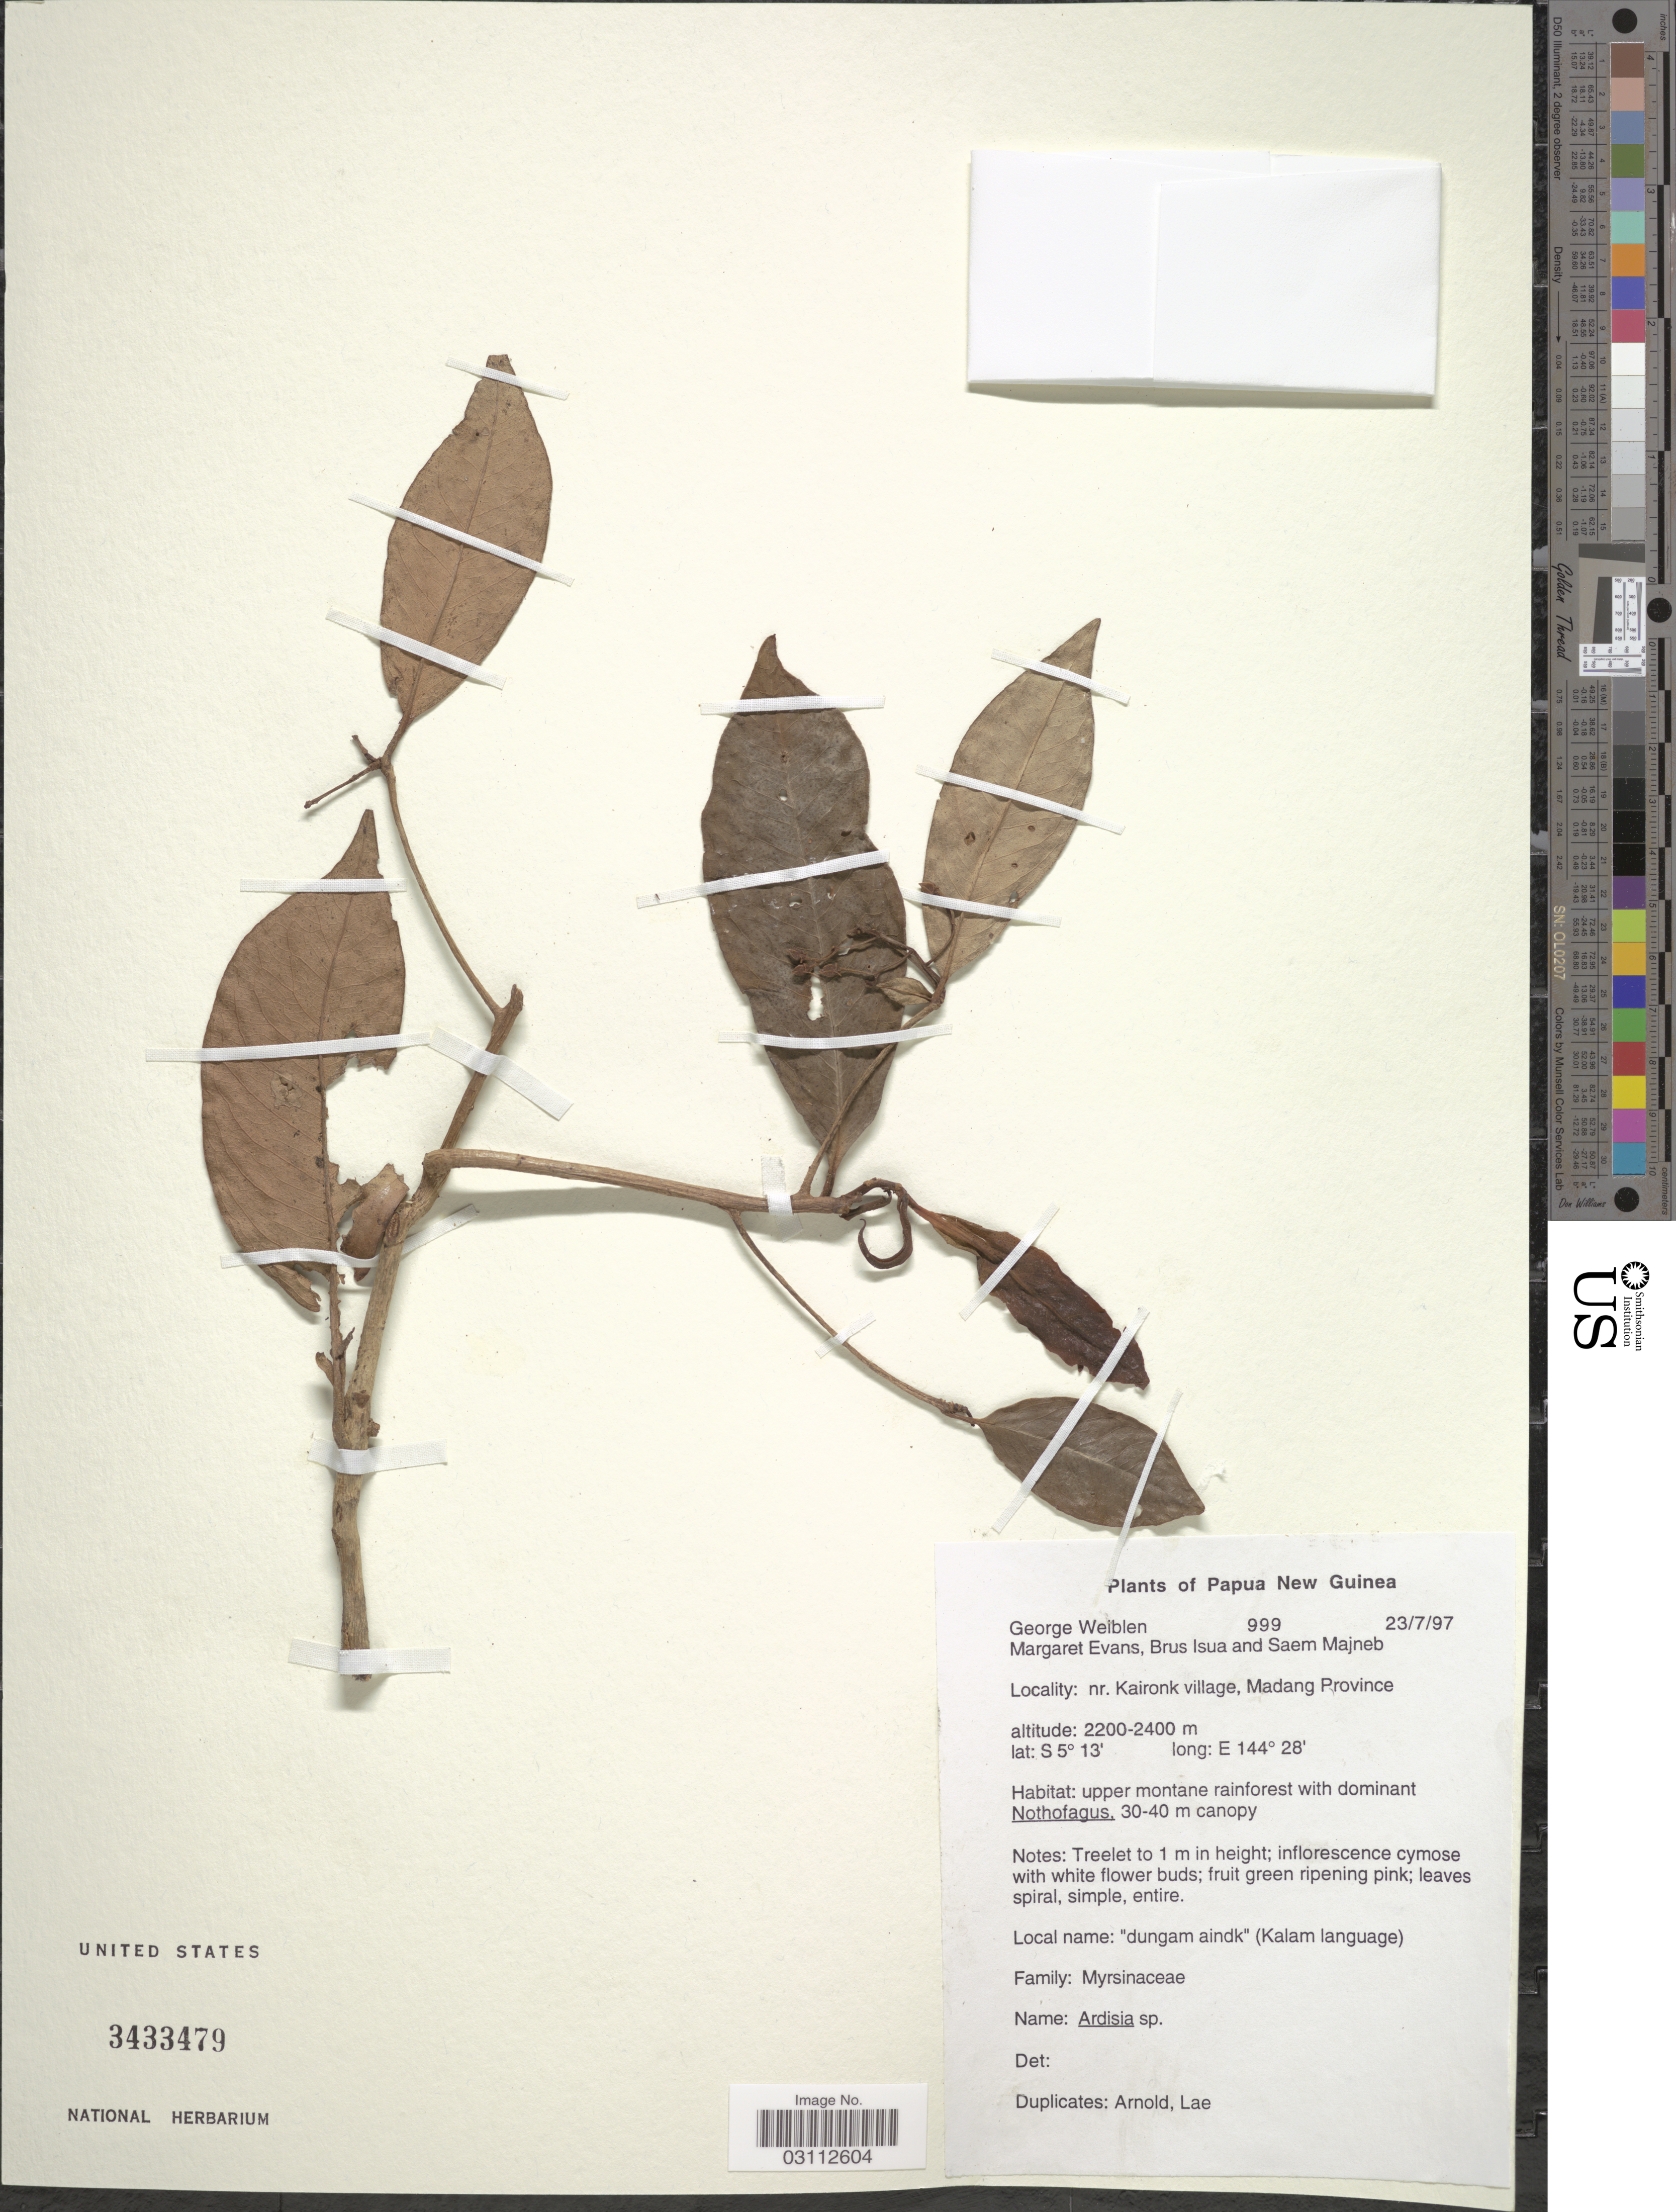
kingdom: Plantae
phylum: Tracheophyta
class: Magnoliopsida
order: Ericales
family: Primulaceae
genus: Ardisia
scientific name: Ardisia sp.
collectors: G. D. Weiblen, M. Evans, B. Isua & S. Majneb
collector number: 999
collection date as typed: Transcribed d/m/y: 23/7/97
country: Papua New Guinea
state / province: Madang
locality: Nr. Kaironk village.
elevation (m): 2200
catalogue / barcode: US 3433479